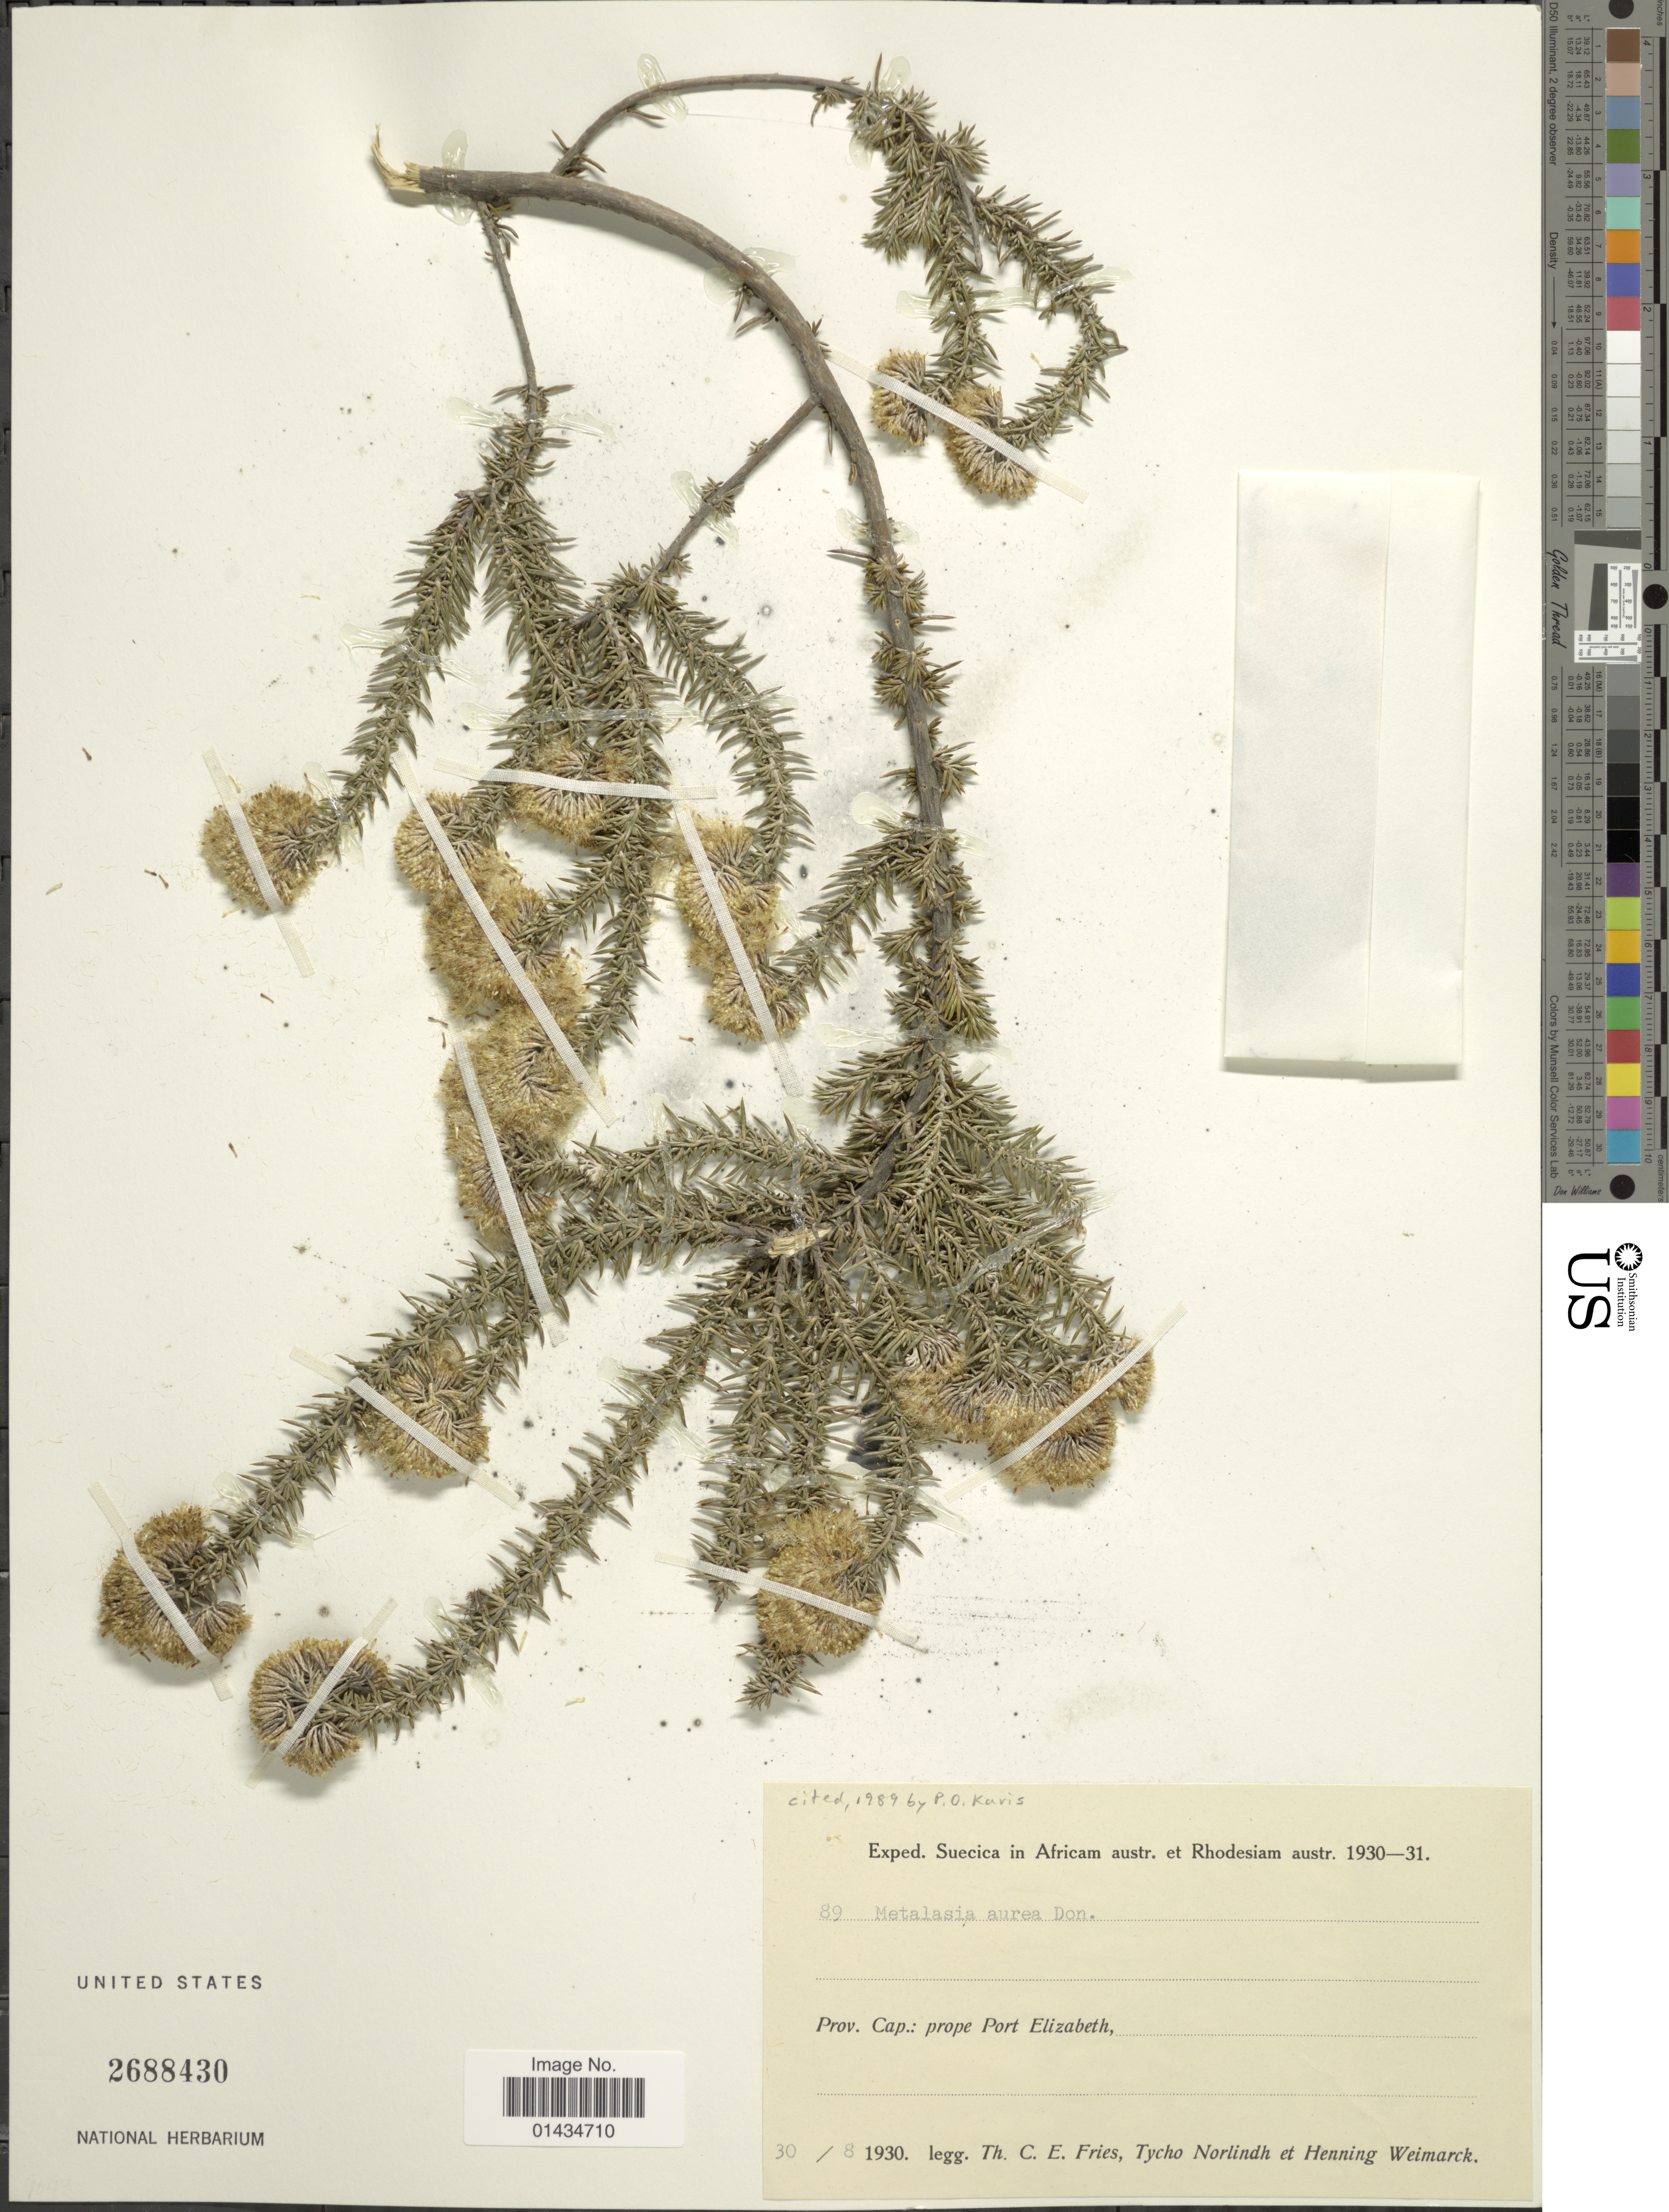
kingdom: Plantae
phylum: Tracheophyta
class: Magnoliopsida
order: Asterales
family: Asteraceae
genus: Metalasia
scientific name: Metalasia aurea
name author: D. Don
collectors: T. C. E. Fries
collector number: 89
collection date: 1930-08-30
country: South Africa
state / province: Eastern Cape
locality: Prope Port Elizabeth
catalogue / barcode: US 2688430